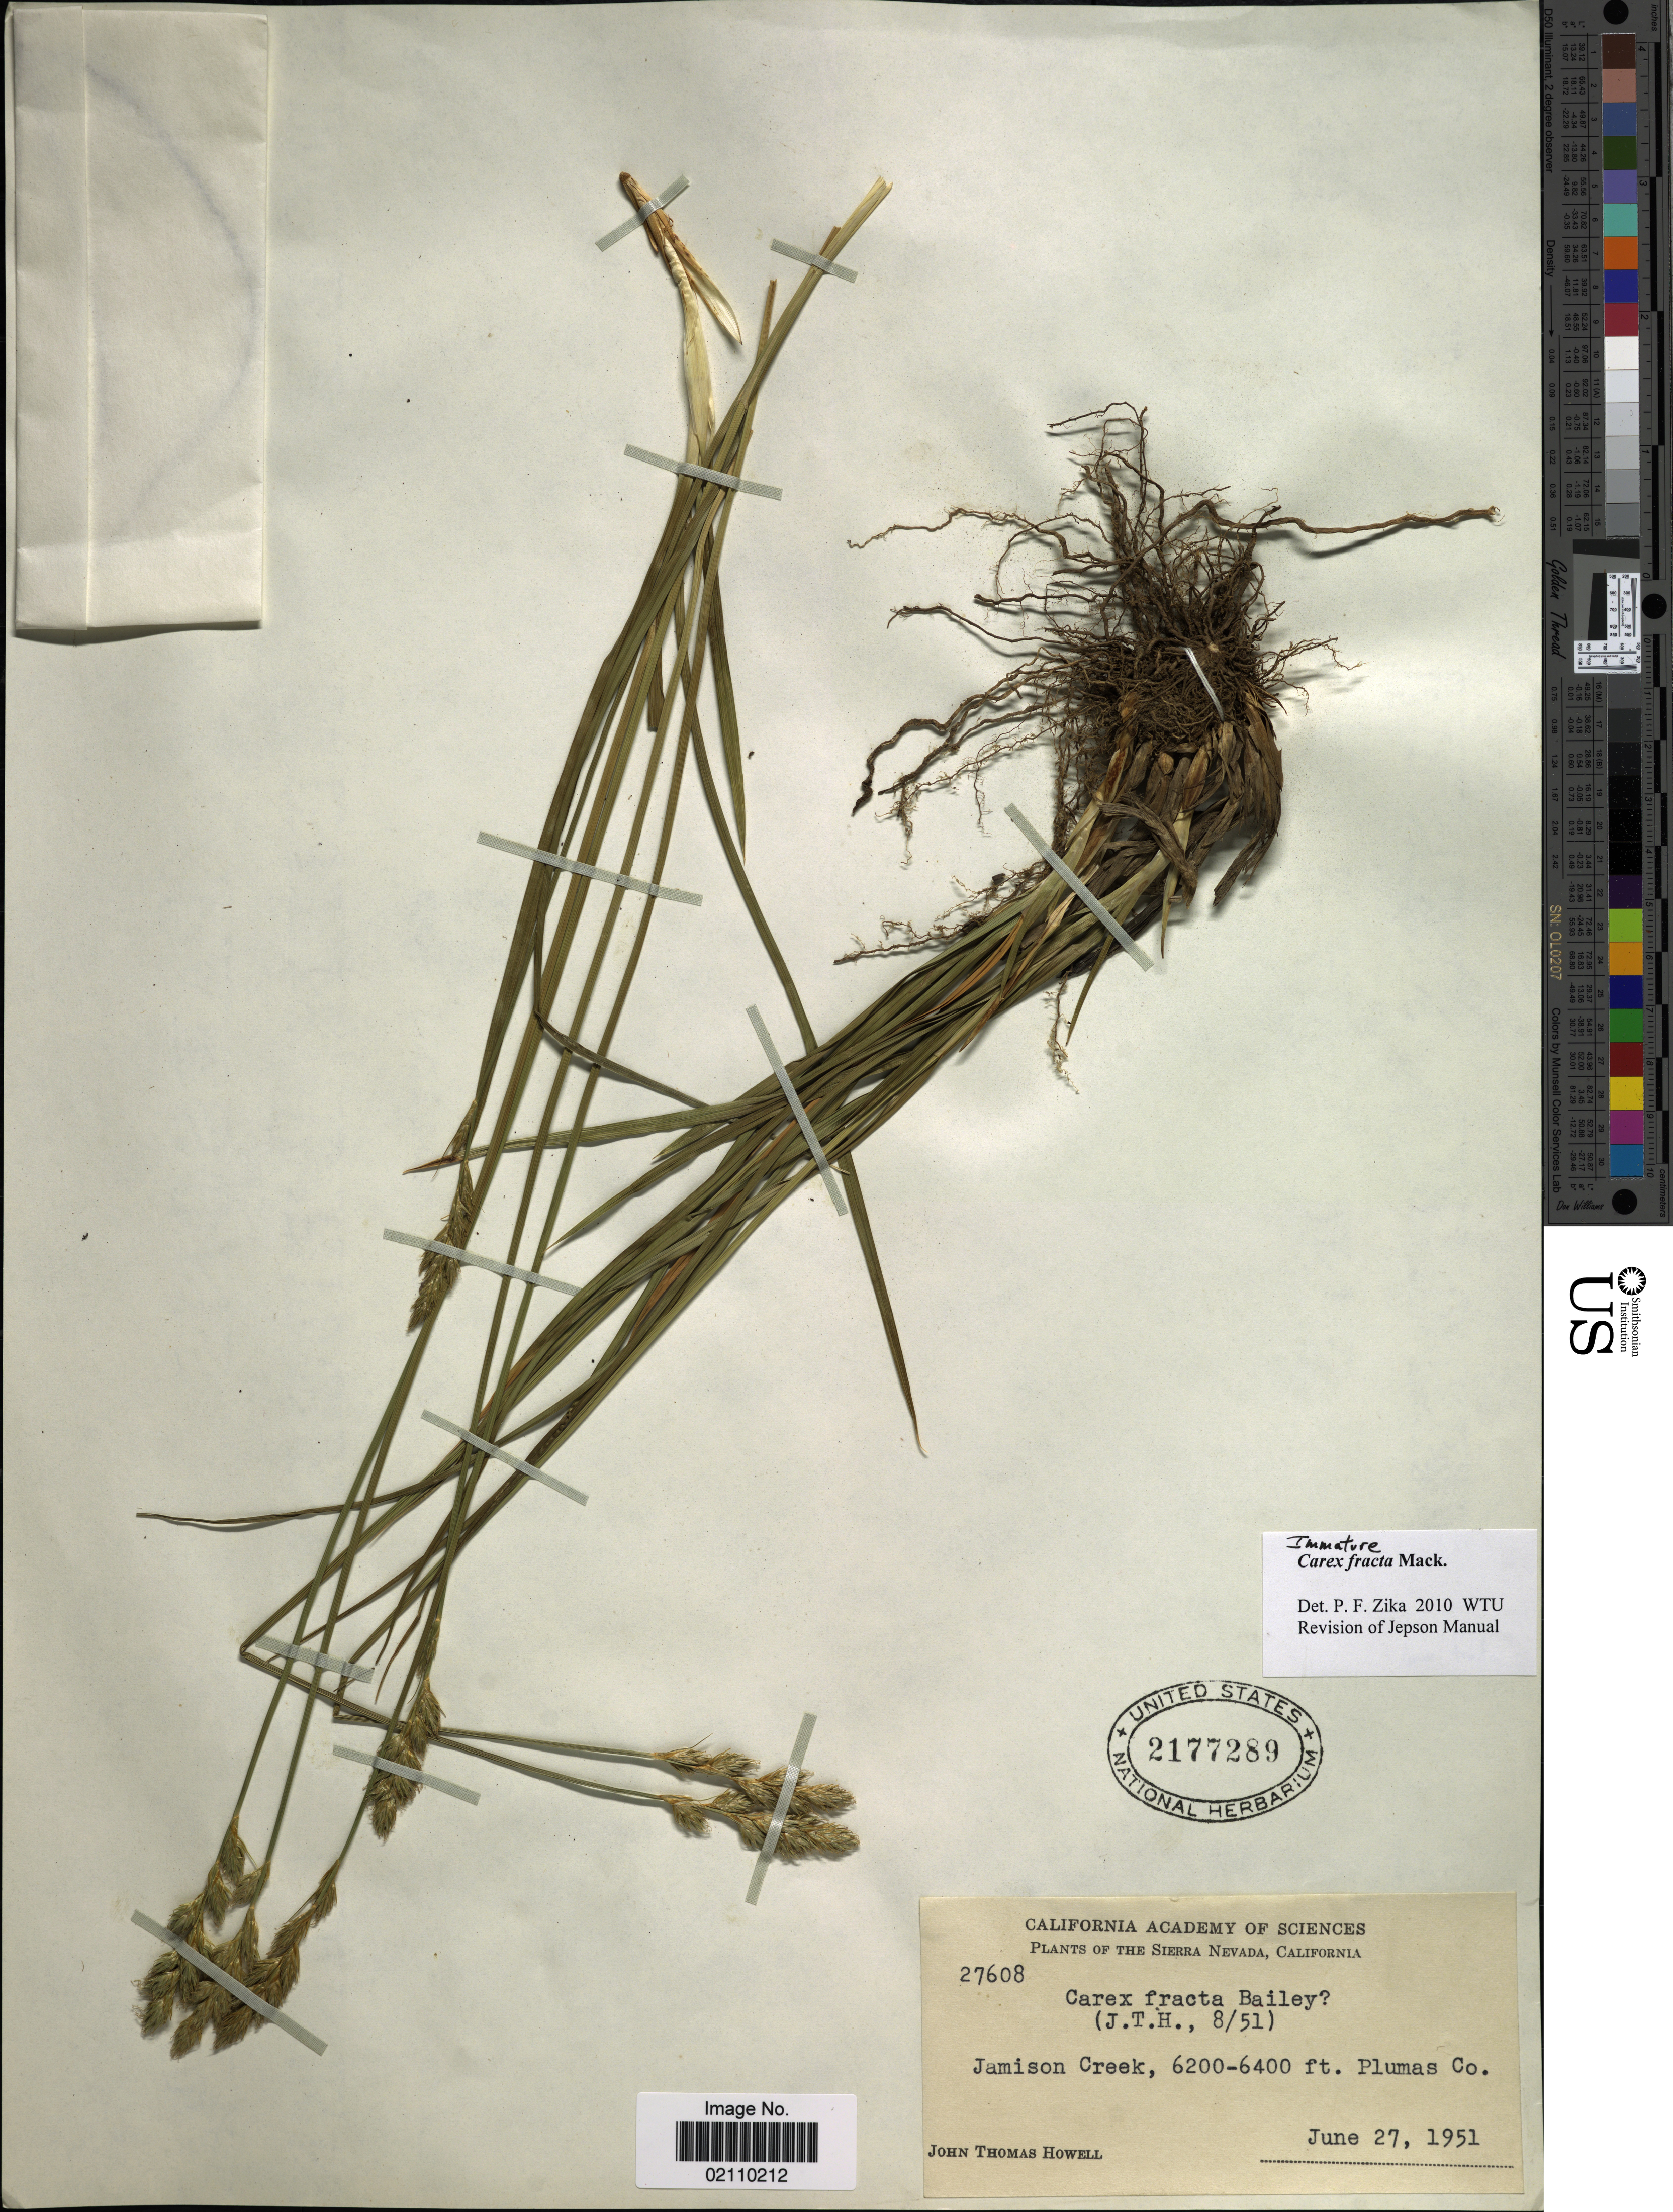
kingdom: Plantae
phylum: Tracheophyta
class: Liliopsida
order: Poales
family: Cyperaceae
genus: Carex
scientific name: Carex fracta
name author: Mack.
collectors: J. T. Howell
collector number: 27608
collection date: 1951-06-27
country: United States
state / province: California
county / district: Plumas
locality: Sierra Nevada, Jamison Creek, Plumas Co.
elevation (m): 1890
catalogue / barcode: US 2177289